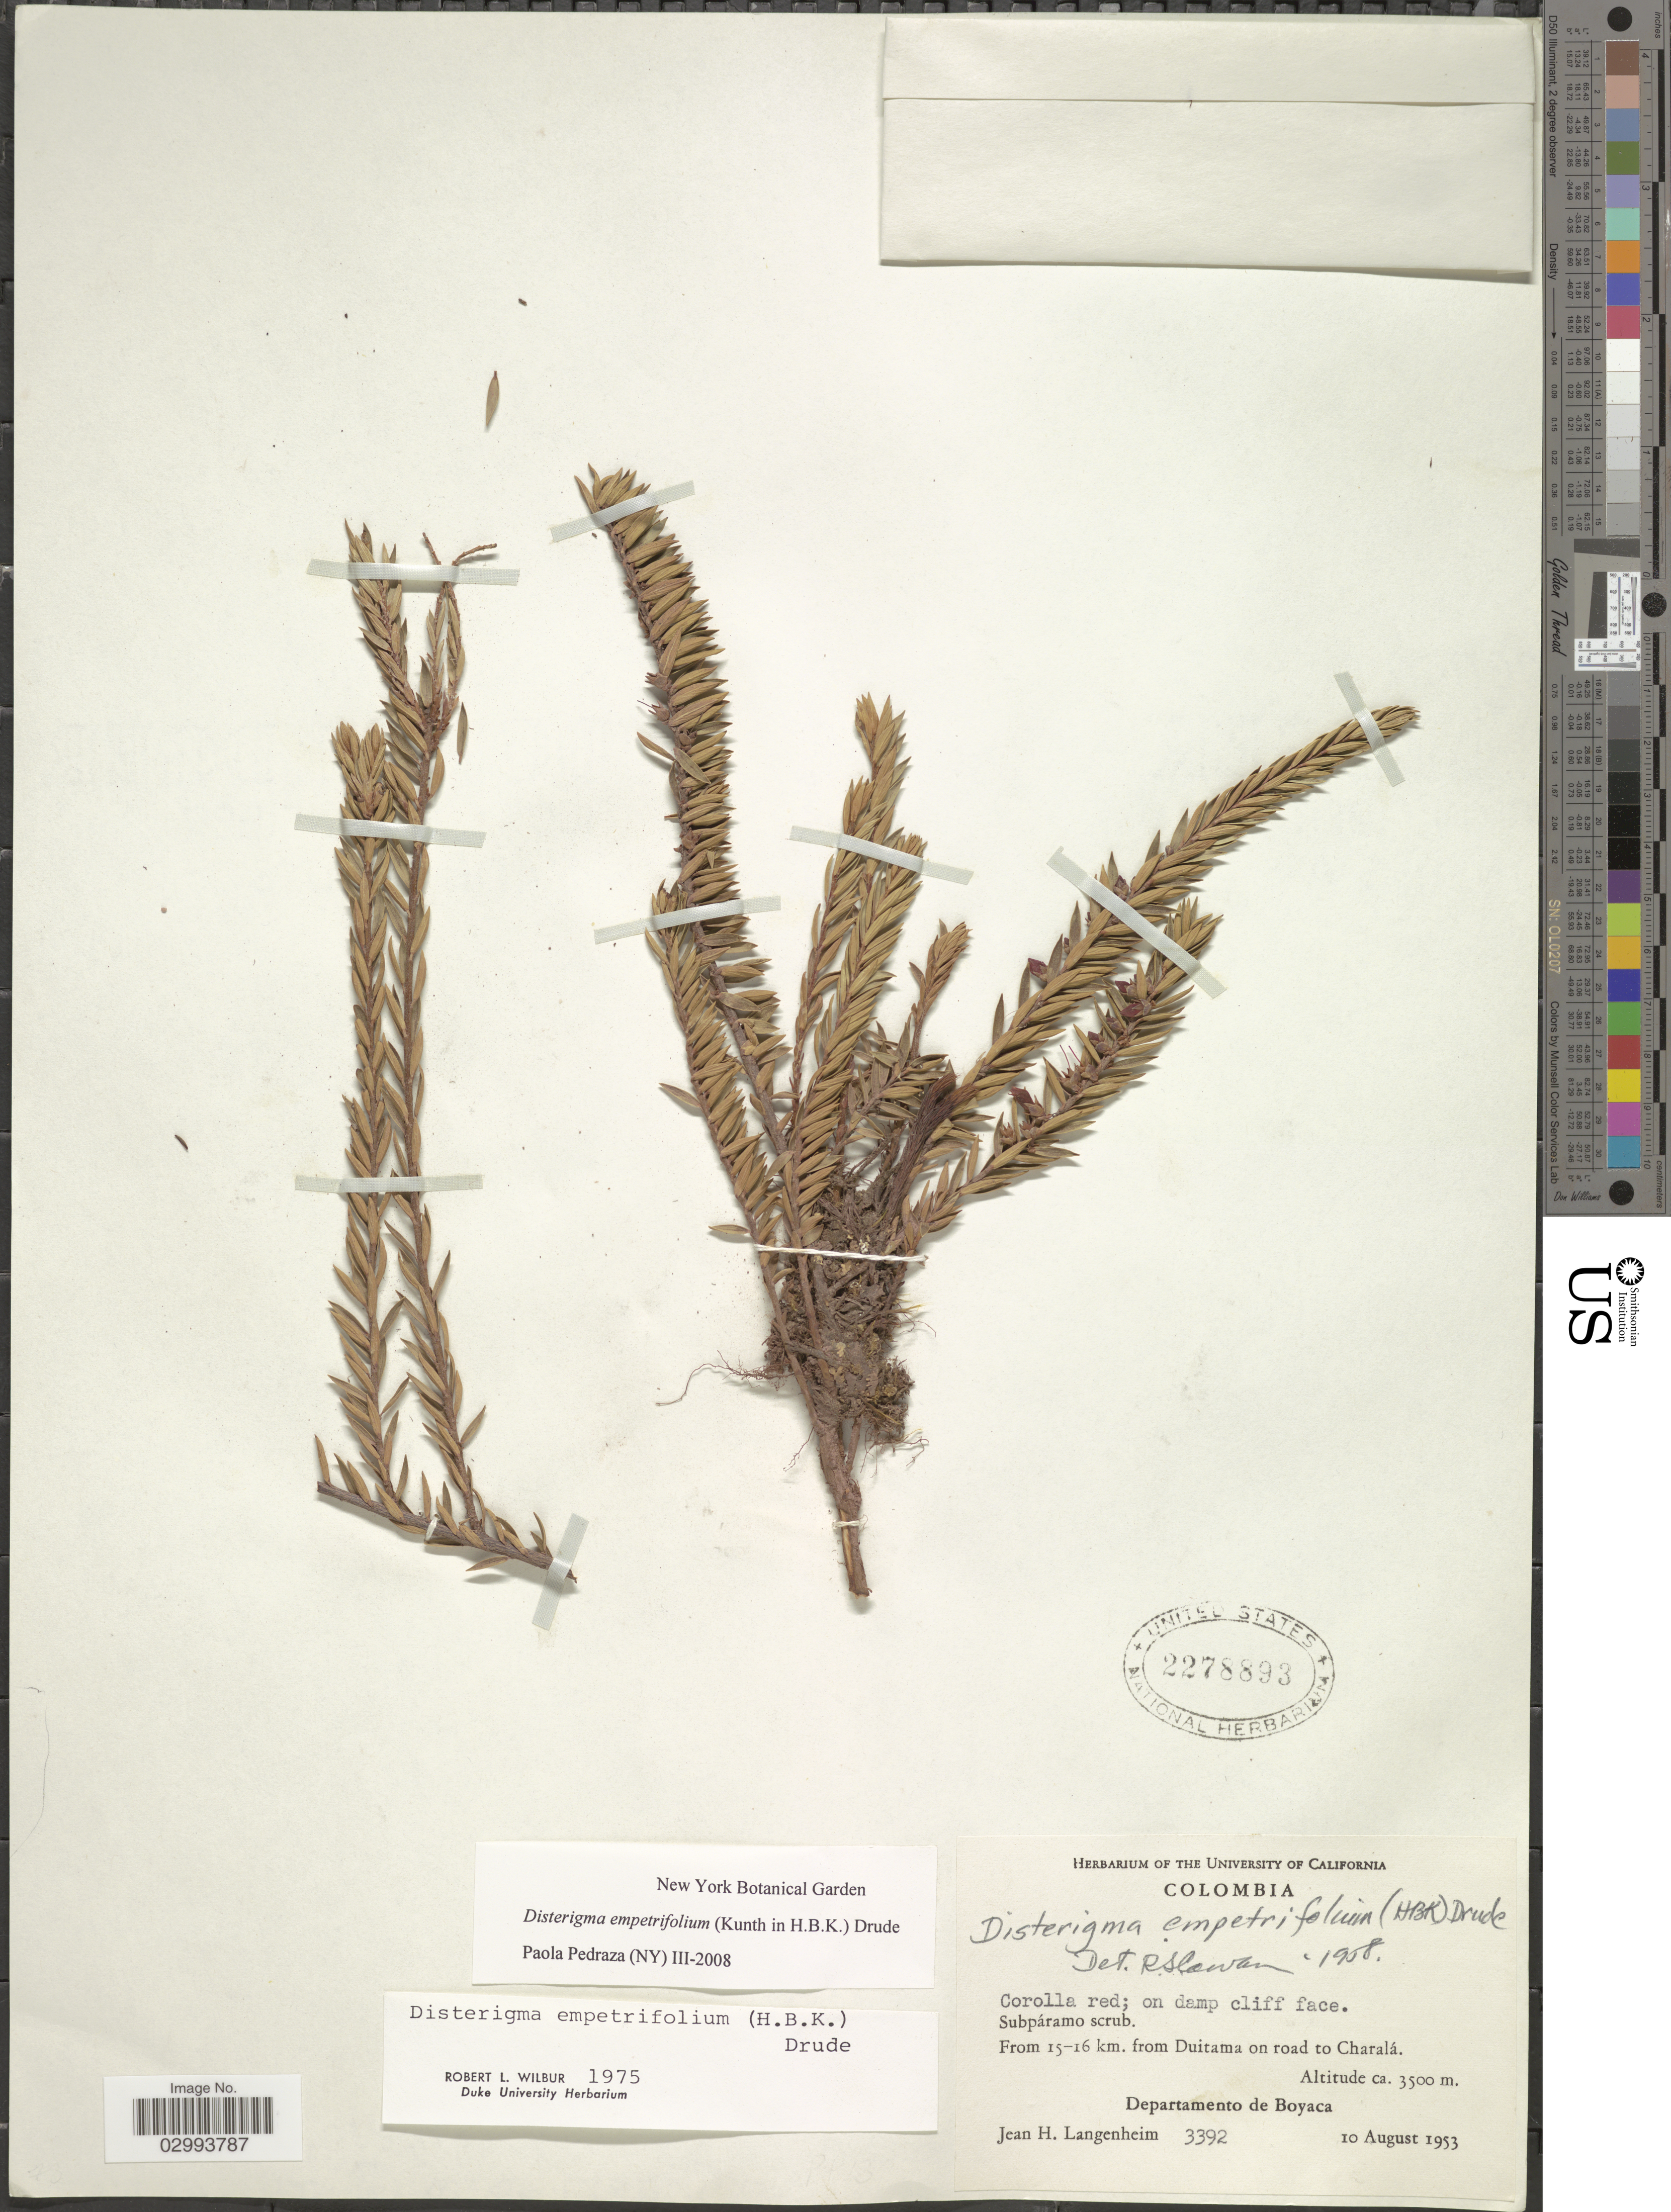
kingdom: Plantae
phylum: Tracheophyta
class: Magnoliopsida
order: Ericales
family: Ericaceae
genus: Disterigma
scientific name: Disterigma empetrifolium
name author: (Kunth) Drude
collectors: J. H. Langenheim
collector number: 3392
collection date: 1953-08-10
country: Colombia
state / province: Boyacá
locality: Fom 15-16 km. from Duitama on road to Charalá, Departamento de Boyaca.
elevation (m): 3500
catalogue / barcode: US 2278893